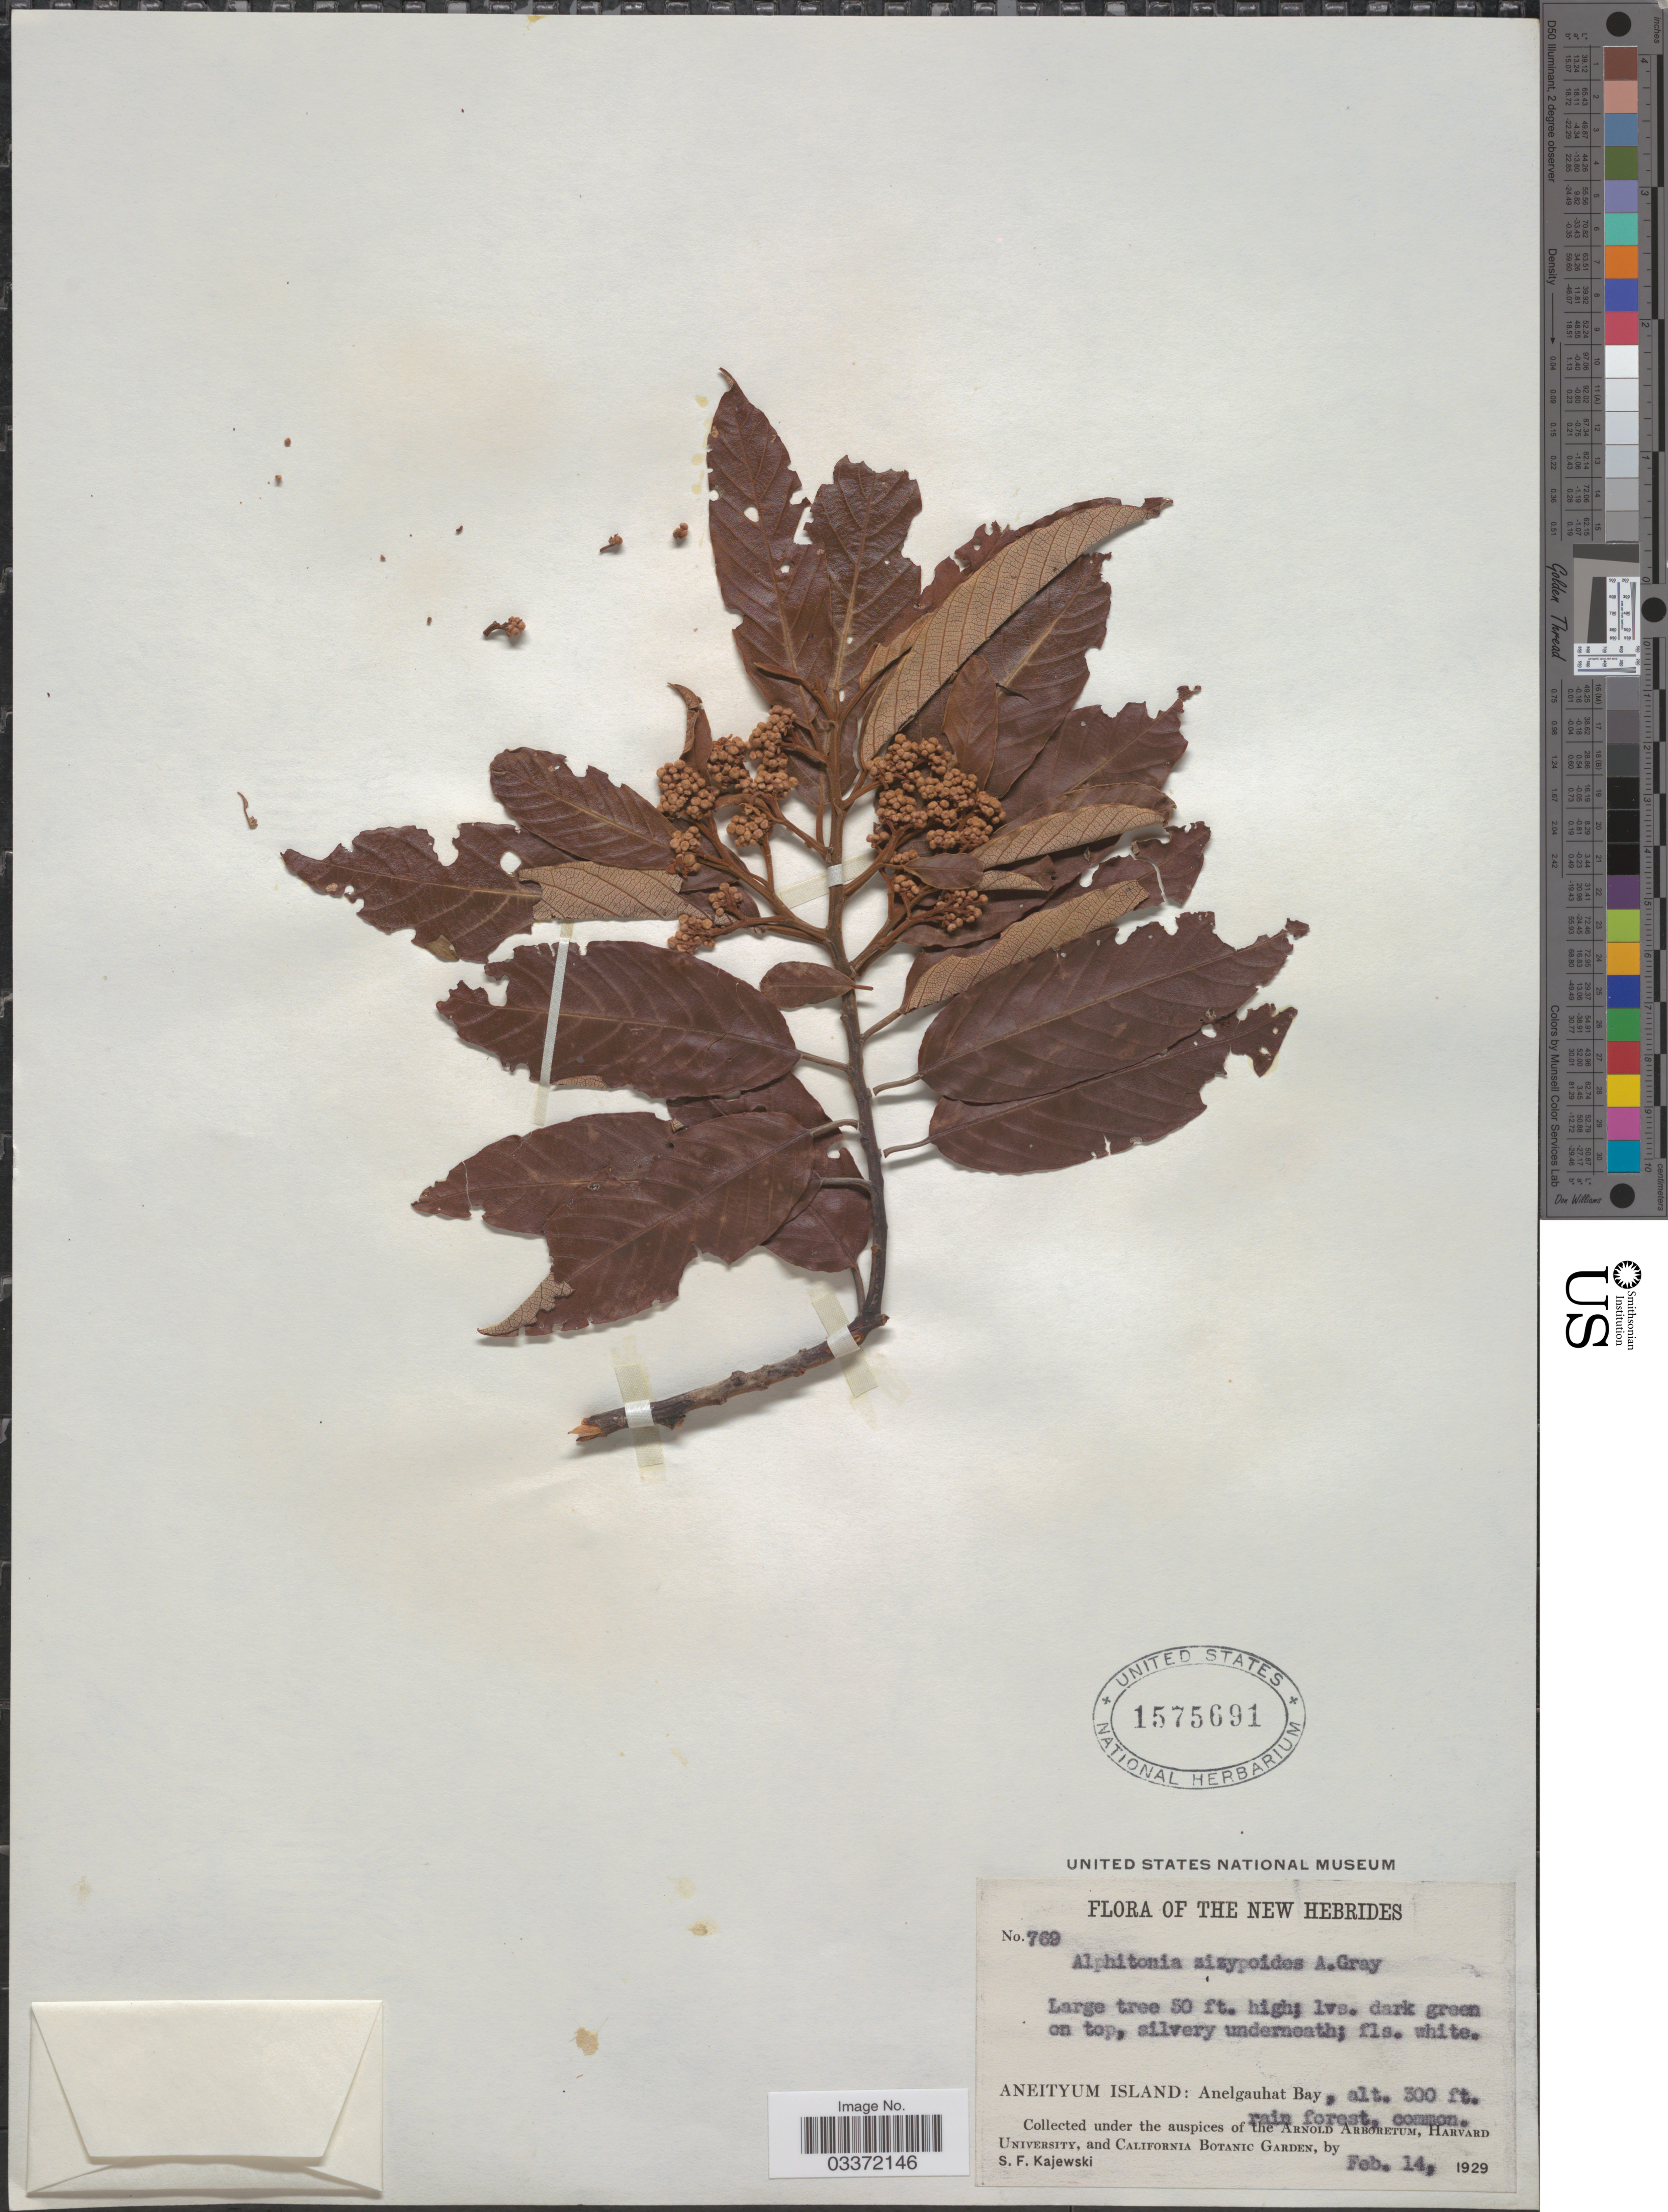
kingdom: Plantae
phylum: Tracheophyta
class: Magnoliopsida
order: Rosales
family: Rhamnaceae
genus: Alphitonia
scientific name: Alphitonia zizyphoides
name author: (Sol. ex Spreng.) A. Gray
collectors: S. Kajewski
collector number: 769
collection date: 1929-02-14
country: Vanuatu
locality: The New Hebrides, Aneityum Island: Anelgauhat Bay.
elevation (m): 91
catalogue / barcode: US 1575691